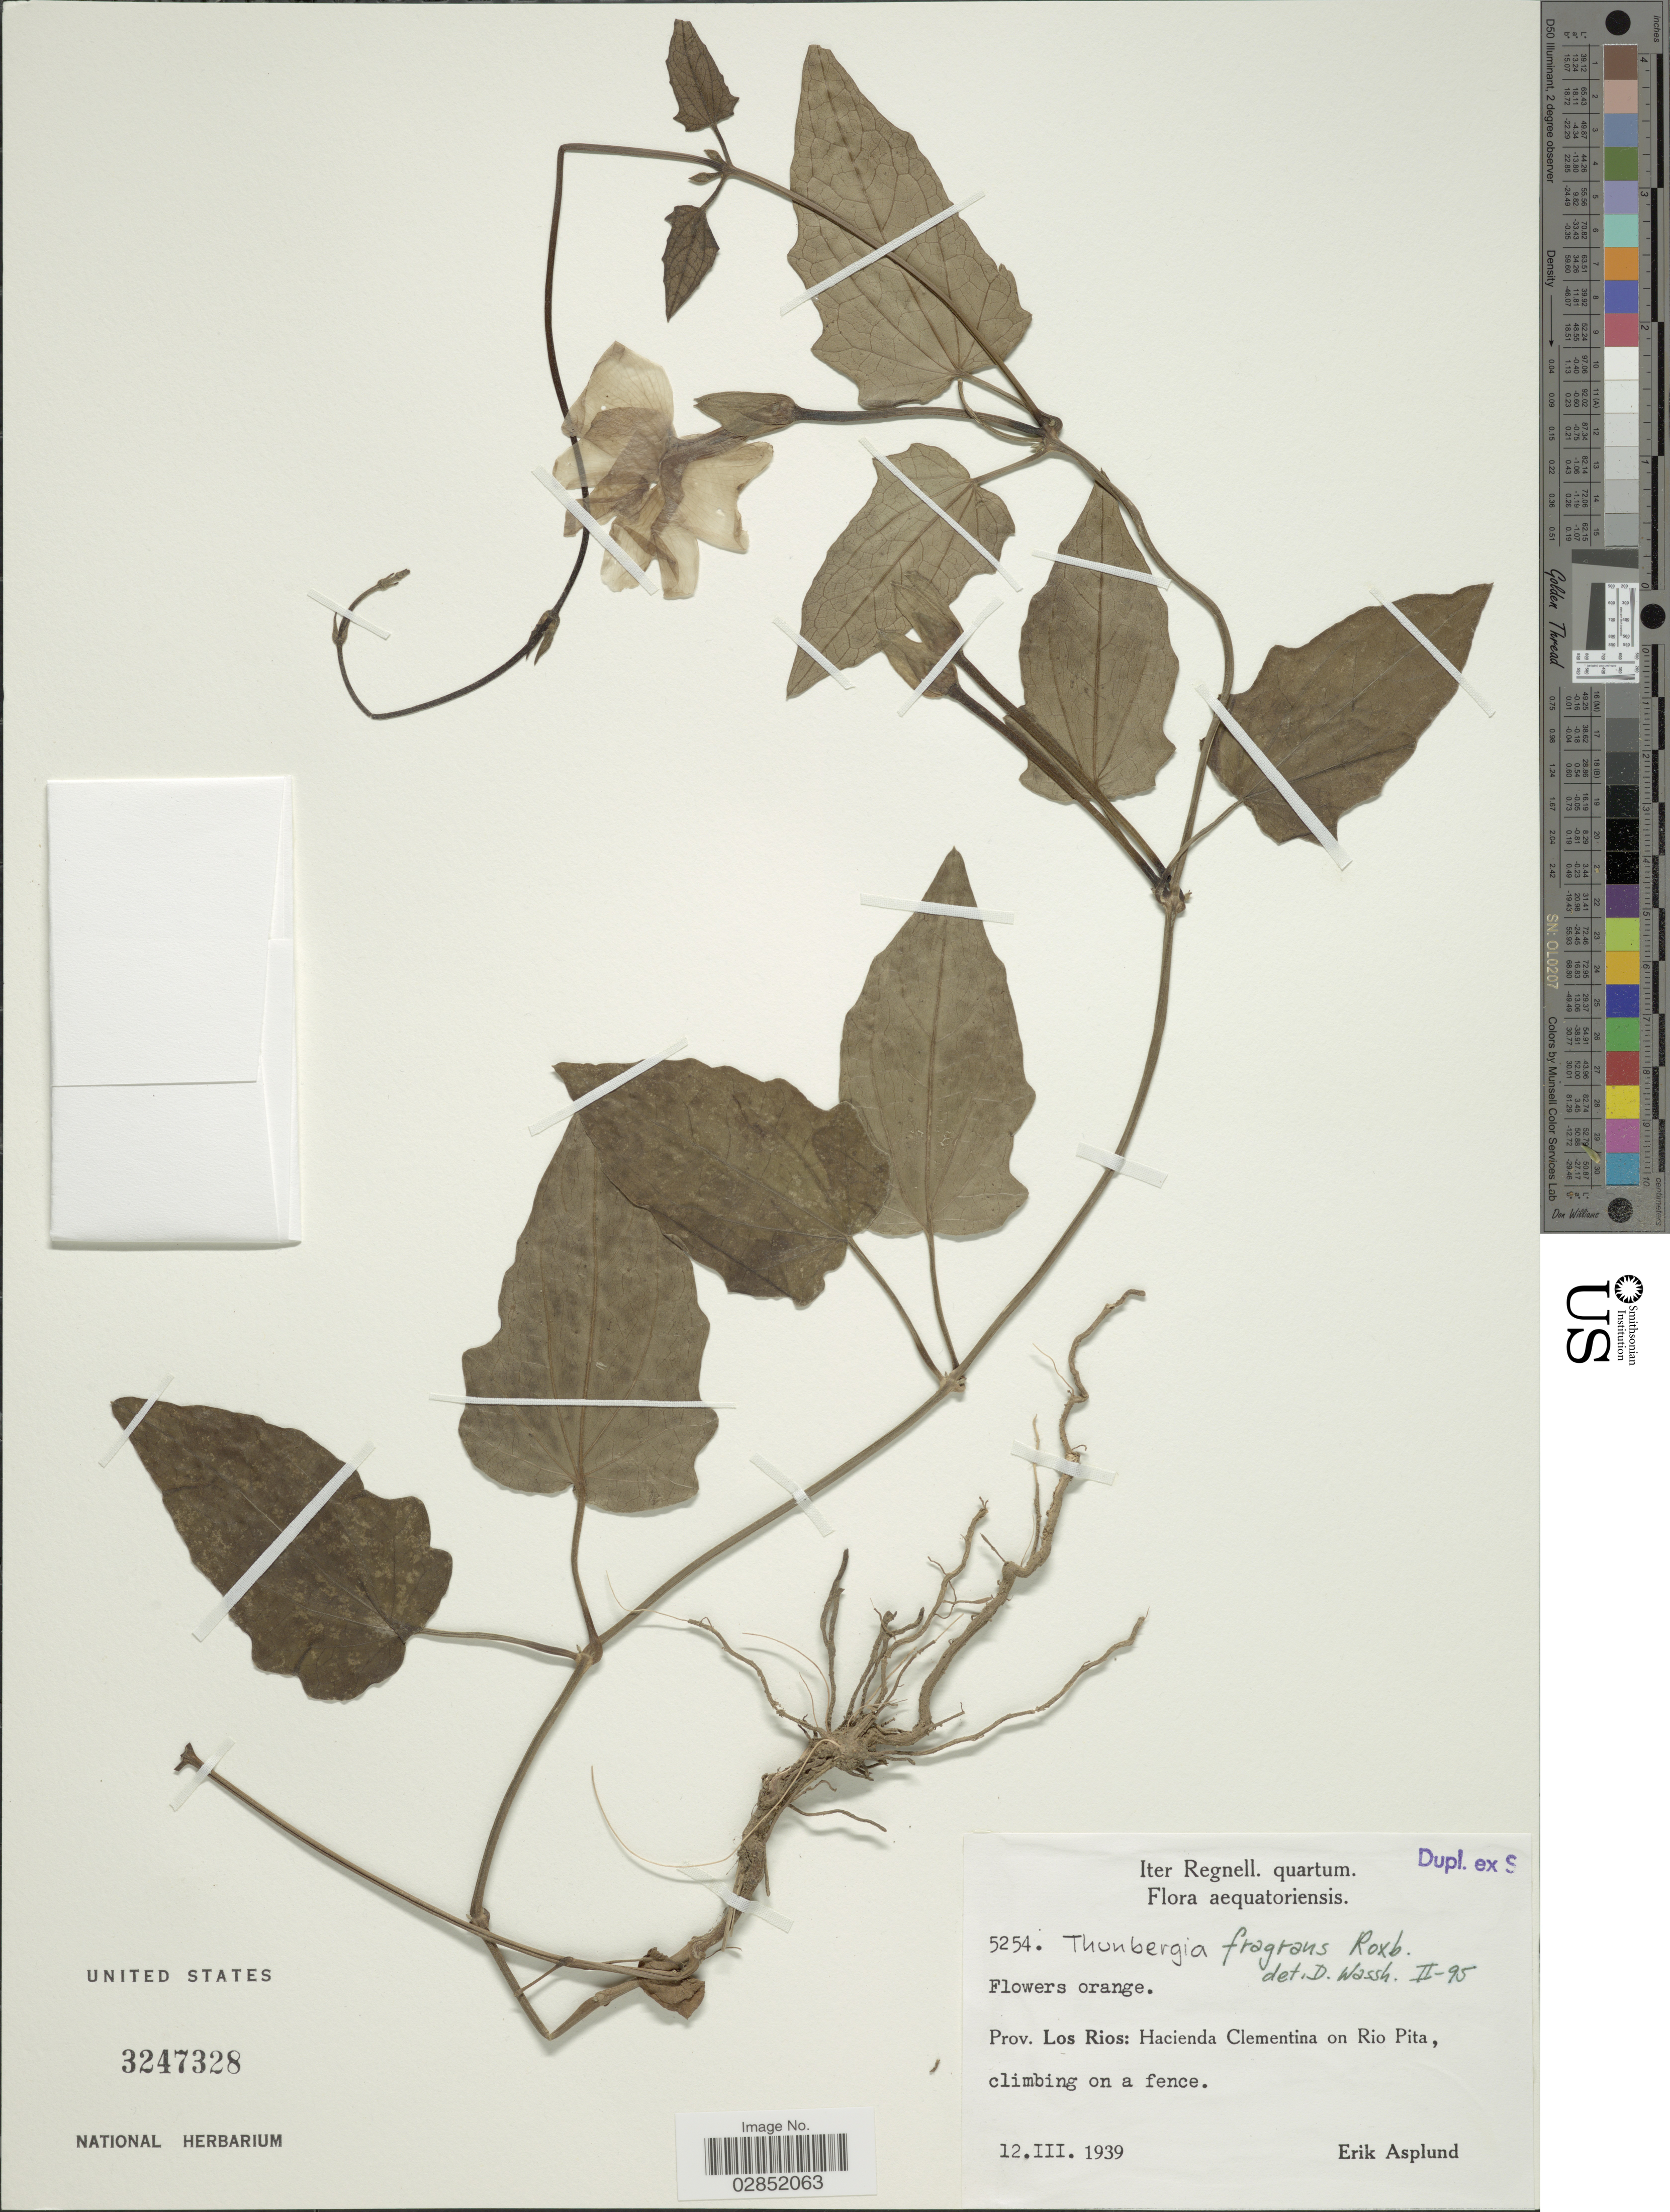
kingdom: Plantae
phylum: Tracheophyta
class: Magnoliopsida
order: Lamiales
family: Acanthaceae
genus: Thunbergia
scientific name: Thunbergia fragrans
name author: Roxb.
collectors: E. Asplund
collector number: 5254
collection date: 1939-03-12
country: Ecuador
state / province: Los Ríos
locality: Hacienda Clementina on Rio Pita.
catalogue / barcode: US 3247328